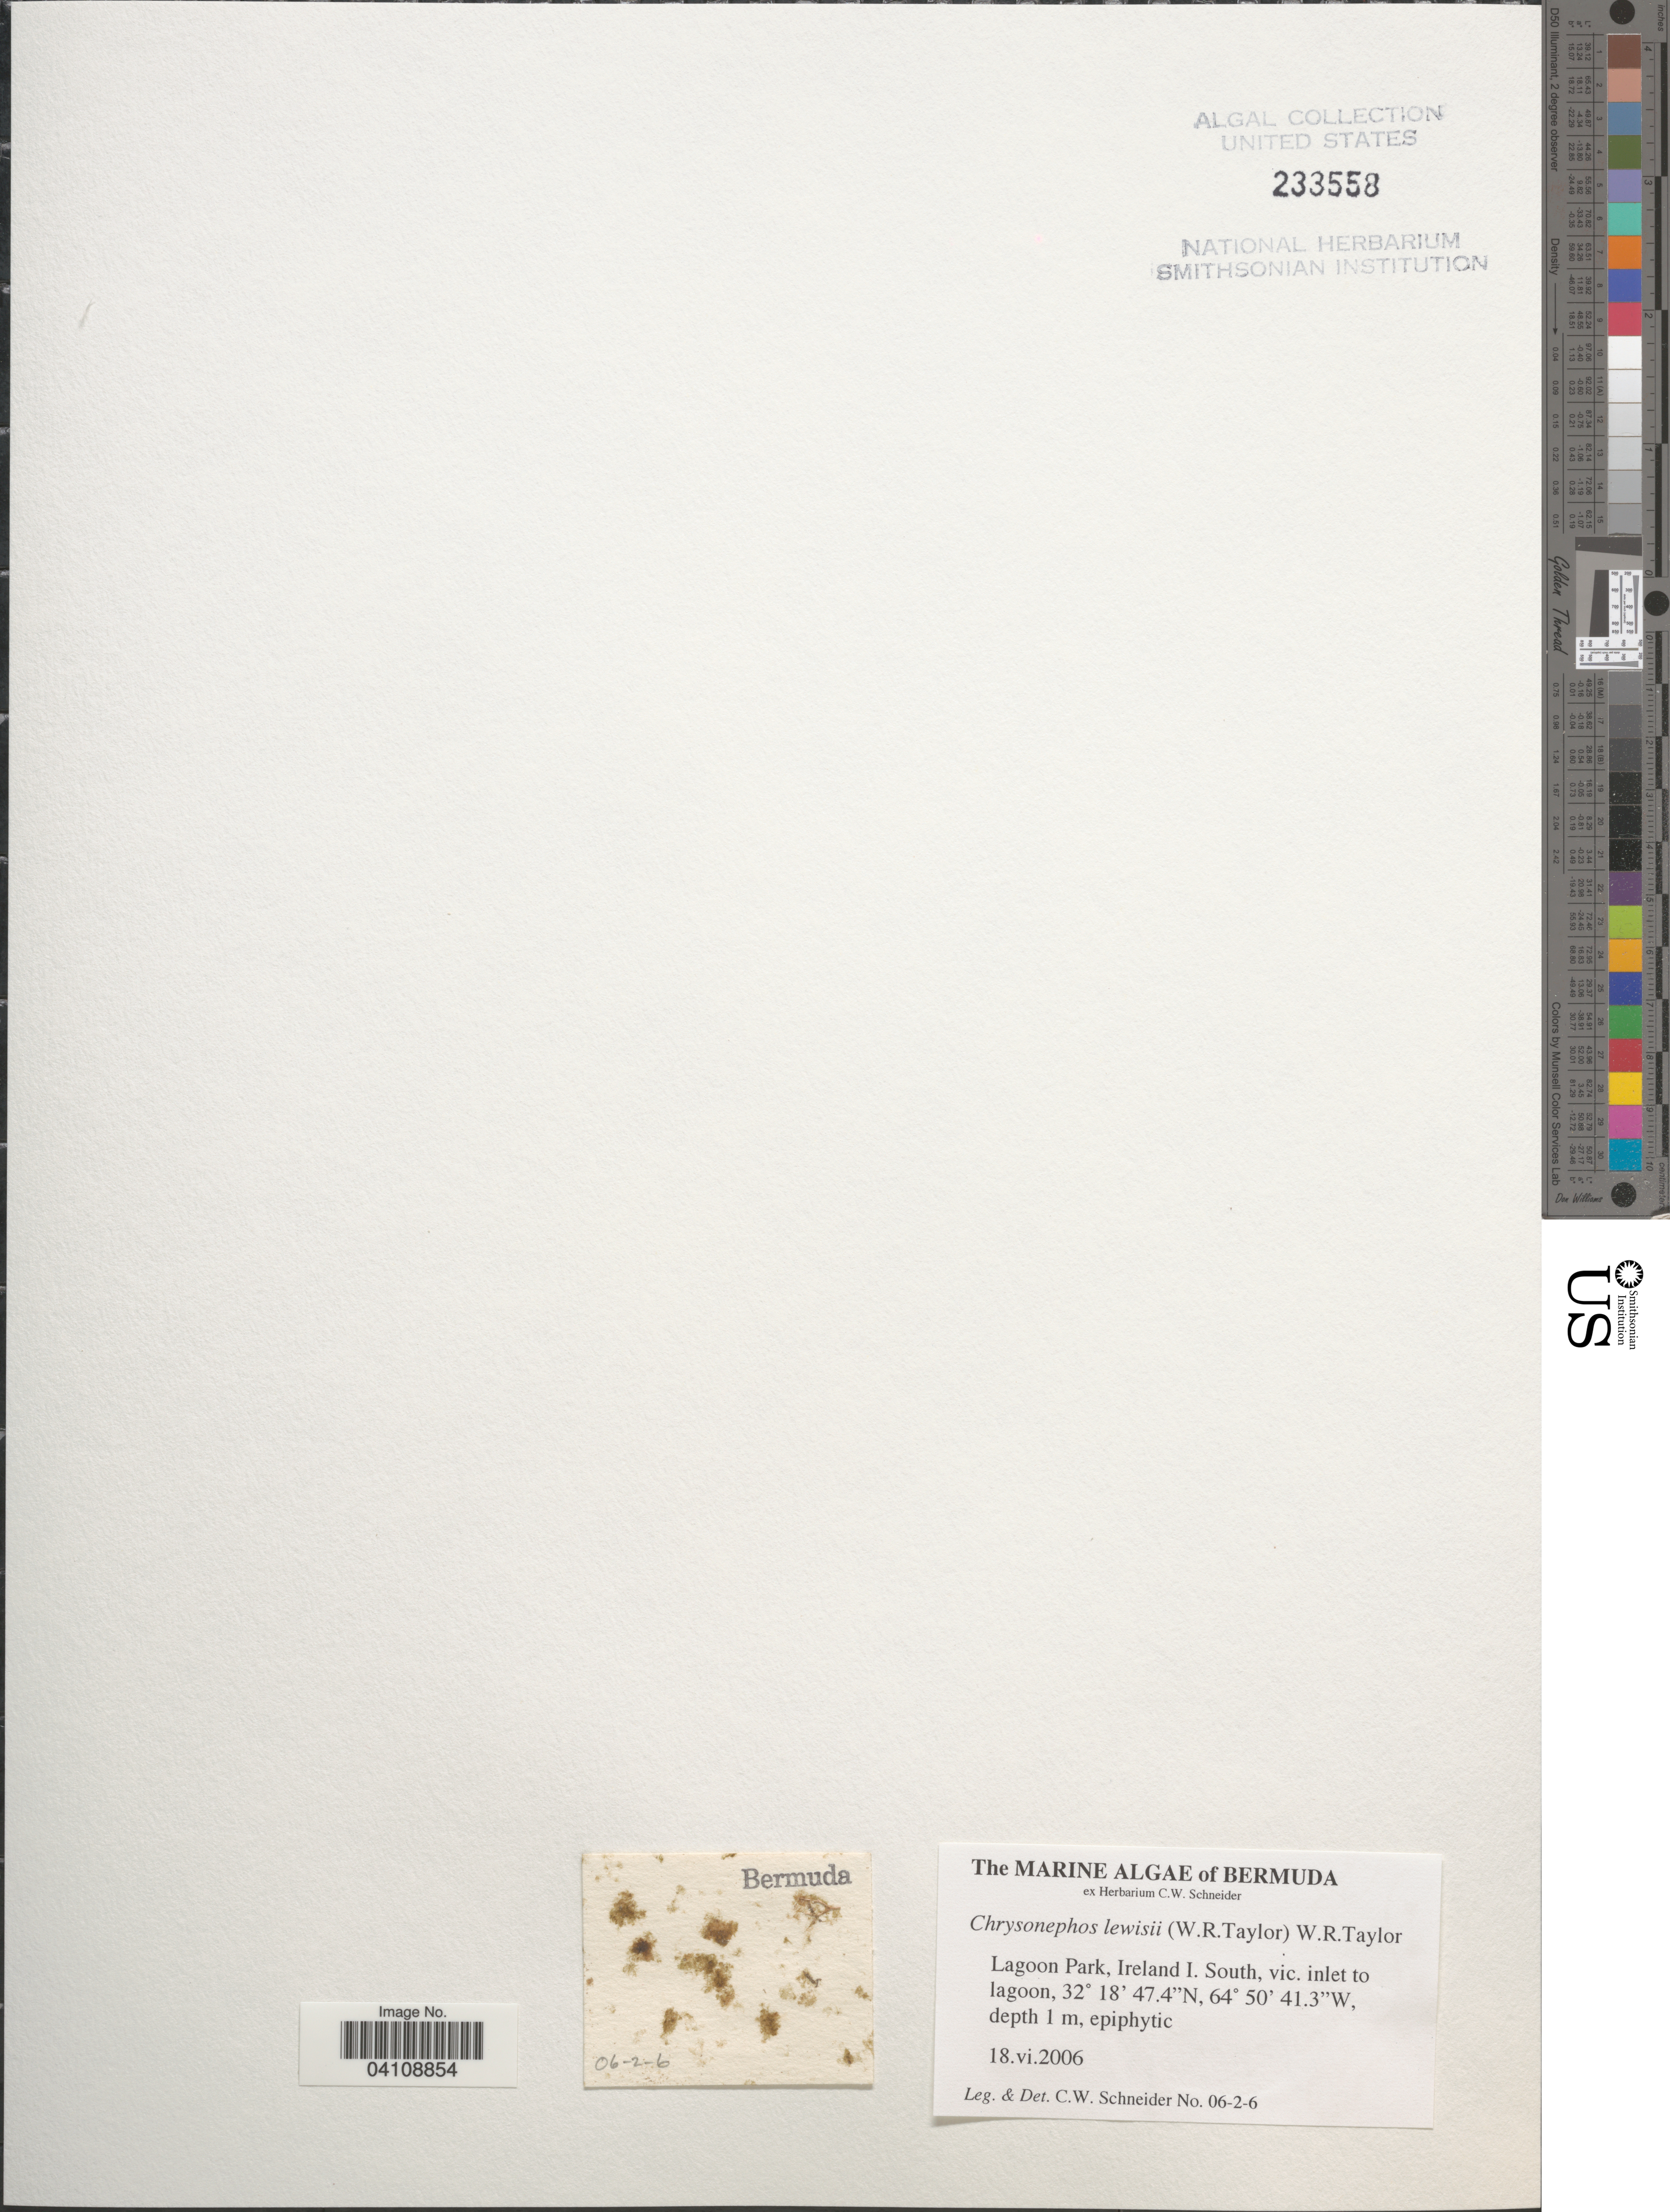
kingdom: Chromista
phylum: Ochrophyta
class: Dictyochophyceae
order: Sarcinochrysidales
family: Sarcinochrysidaceae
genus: Chrysonephos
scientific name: Chrysonephos lewisii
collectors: C. W.Schneider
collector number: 06-2-6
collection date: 2006-06-18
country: Bermuda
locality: Lagoon Park, Ireland I. South, vic. inlet to lagoon.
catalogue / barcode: US 233558